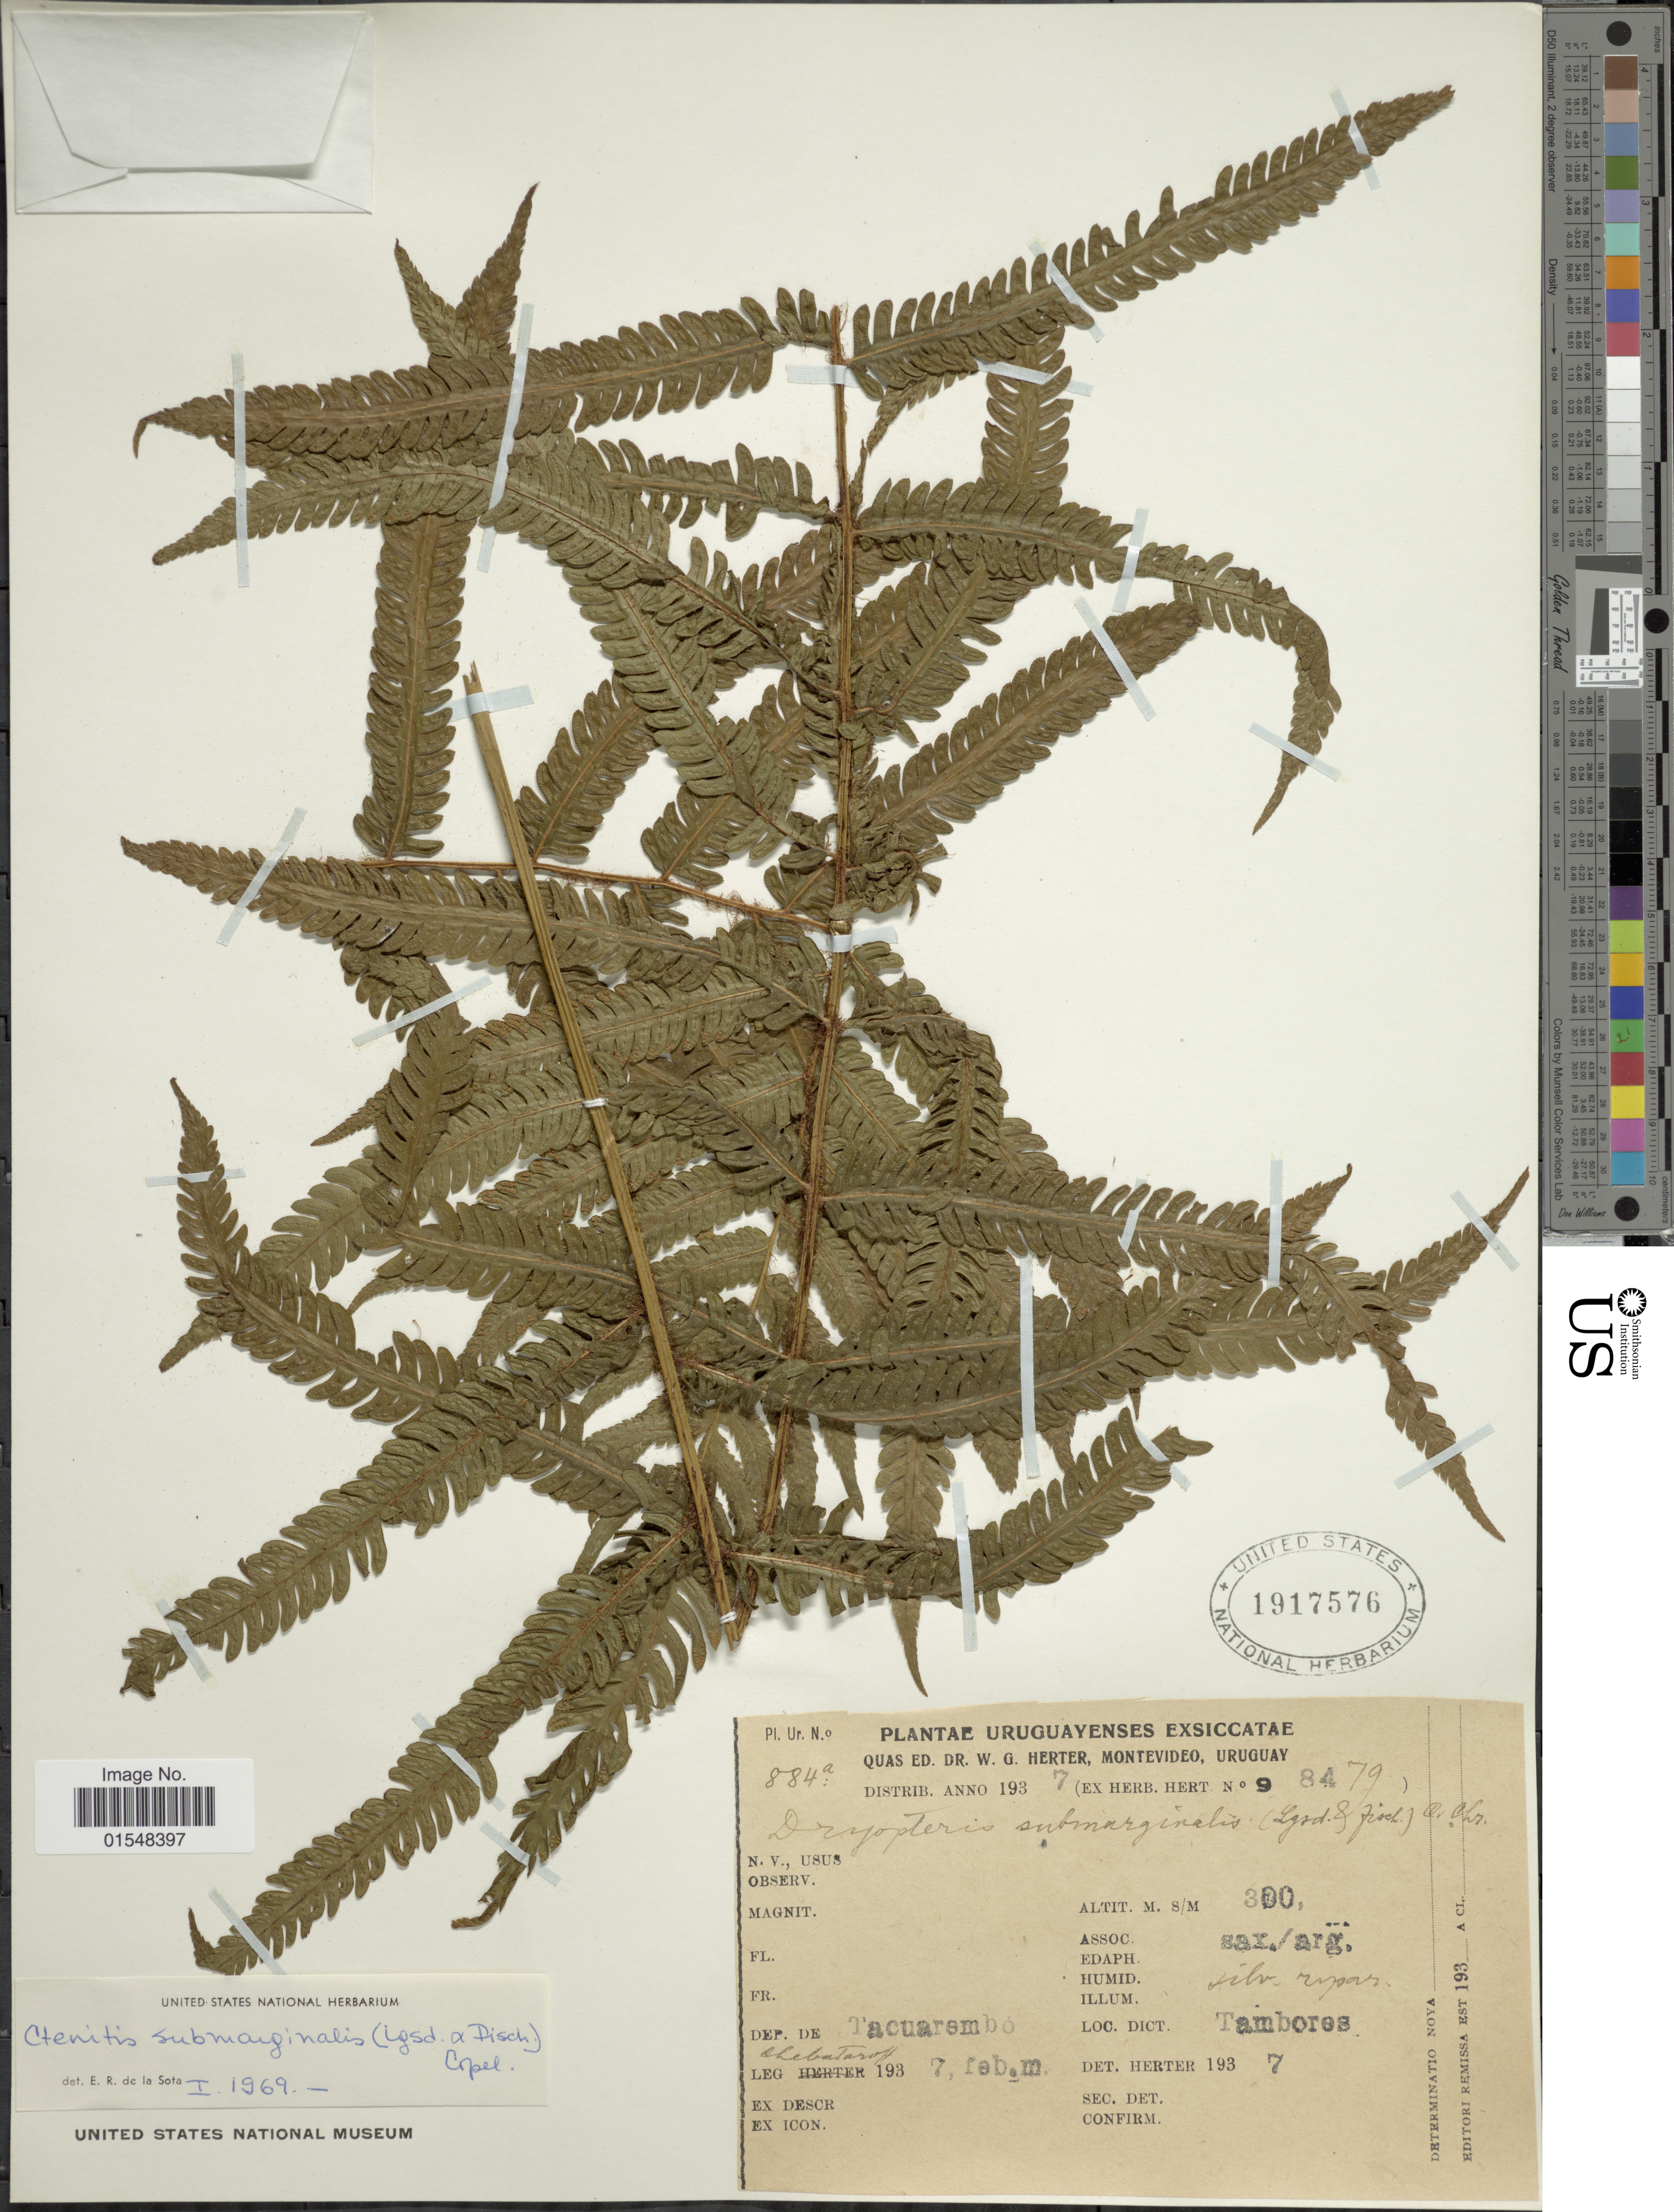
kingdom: Plantae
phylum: Tracheophyta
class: Polypodiopsida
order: Polypodiales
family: Dryopteridaceae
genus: Ctenitis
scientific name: Ctenitis submarginalis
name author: (Langsd. & Fisch.) Ching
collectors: J. Chebataroff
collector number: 884a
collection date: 1937-02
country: Uruguay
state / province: Tacuarembó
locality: Tambores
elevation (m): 300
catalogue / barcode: US 1917576